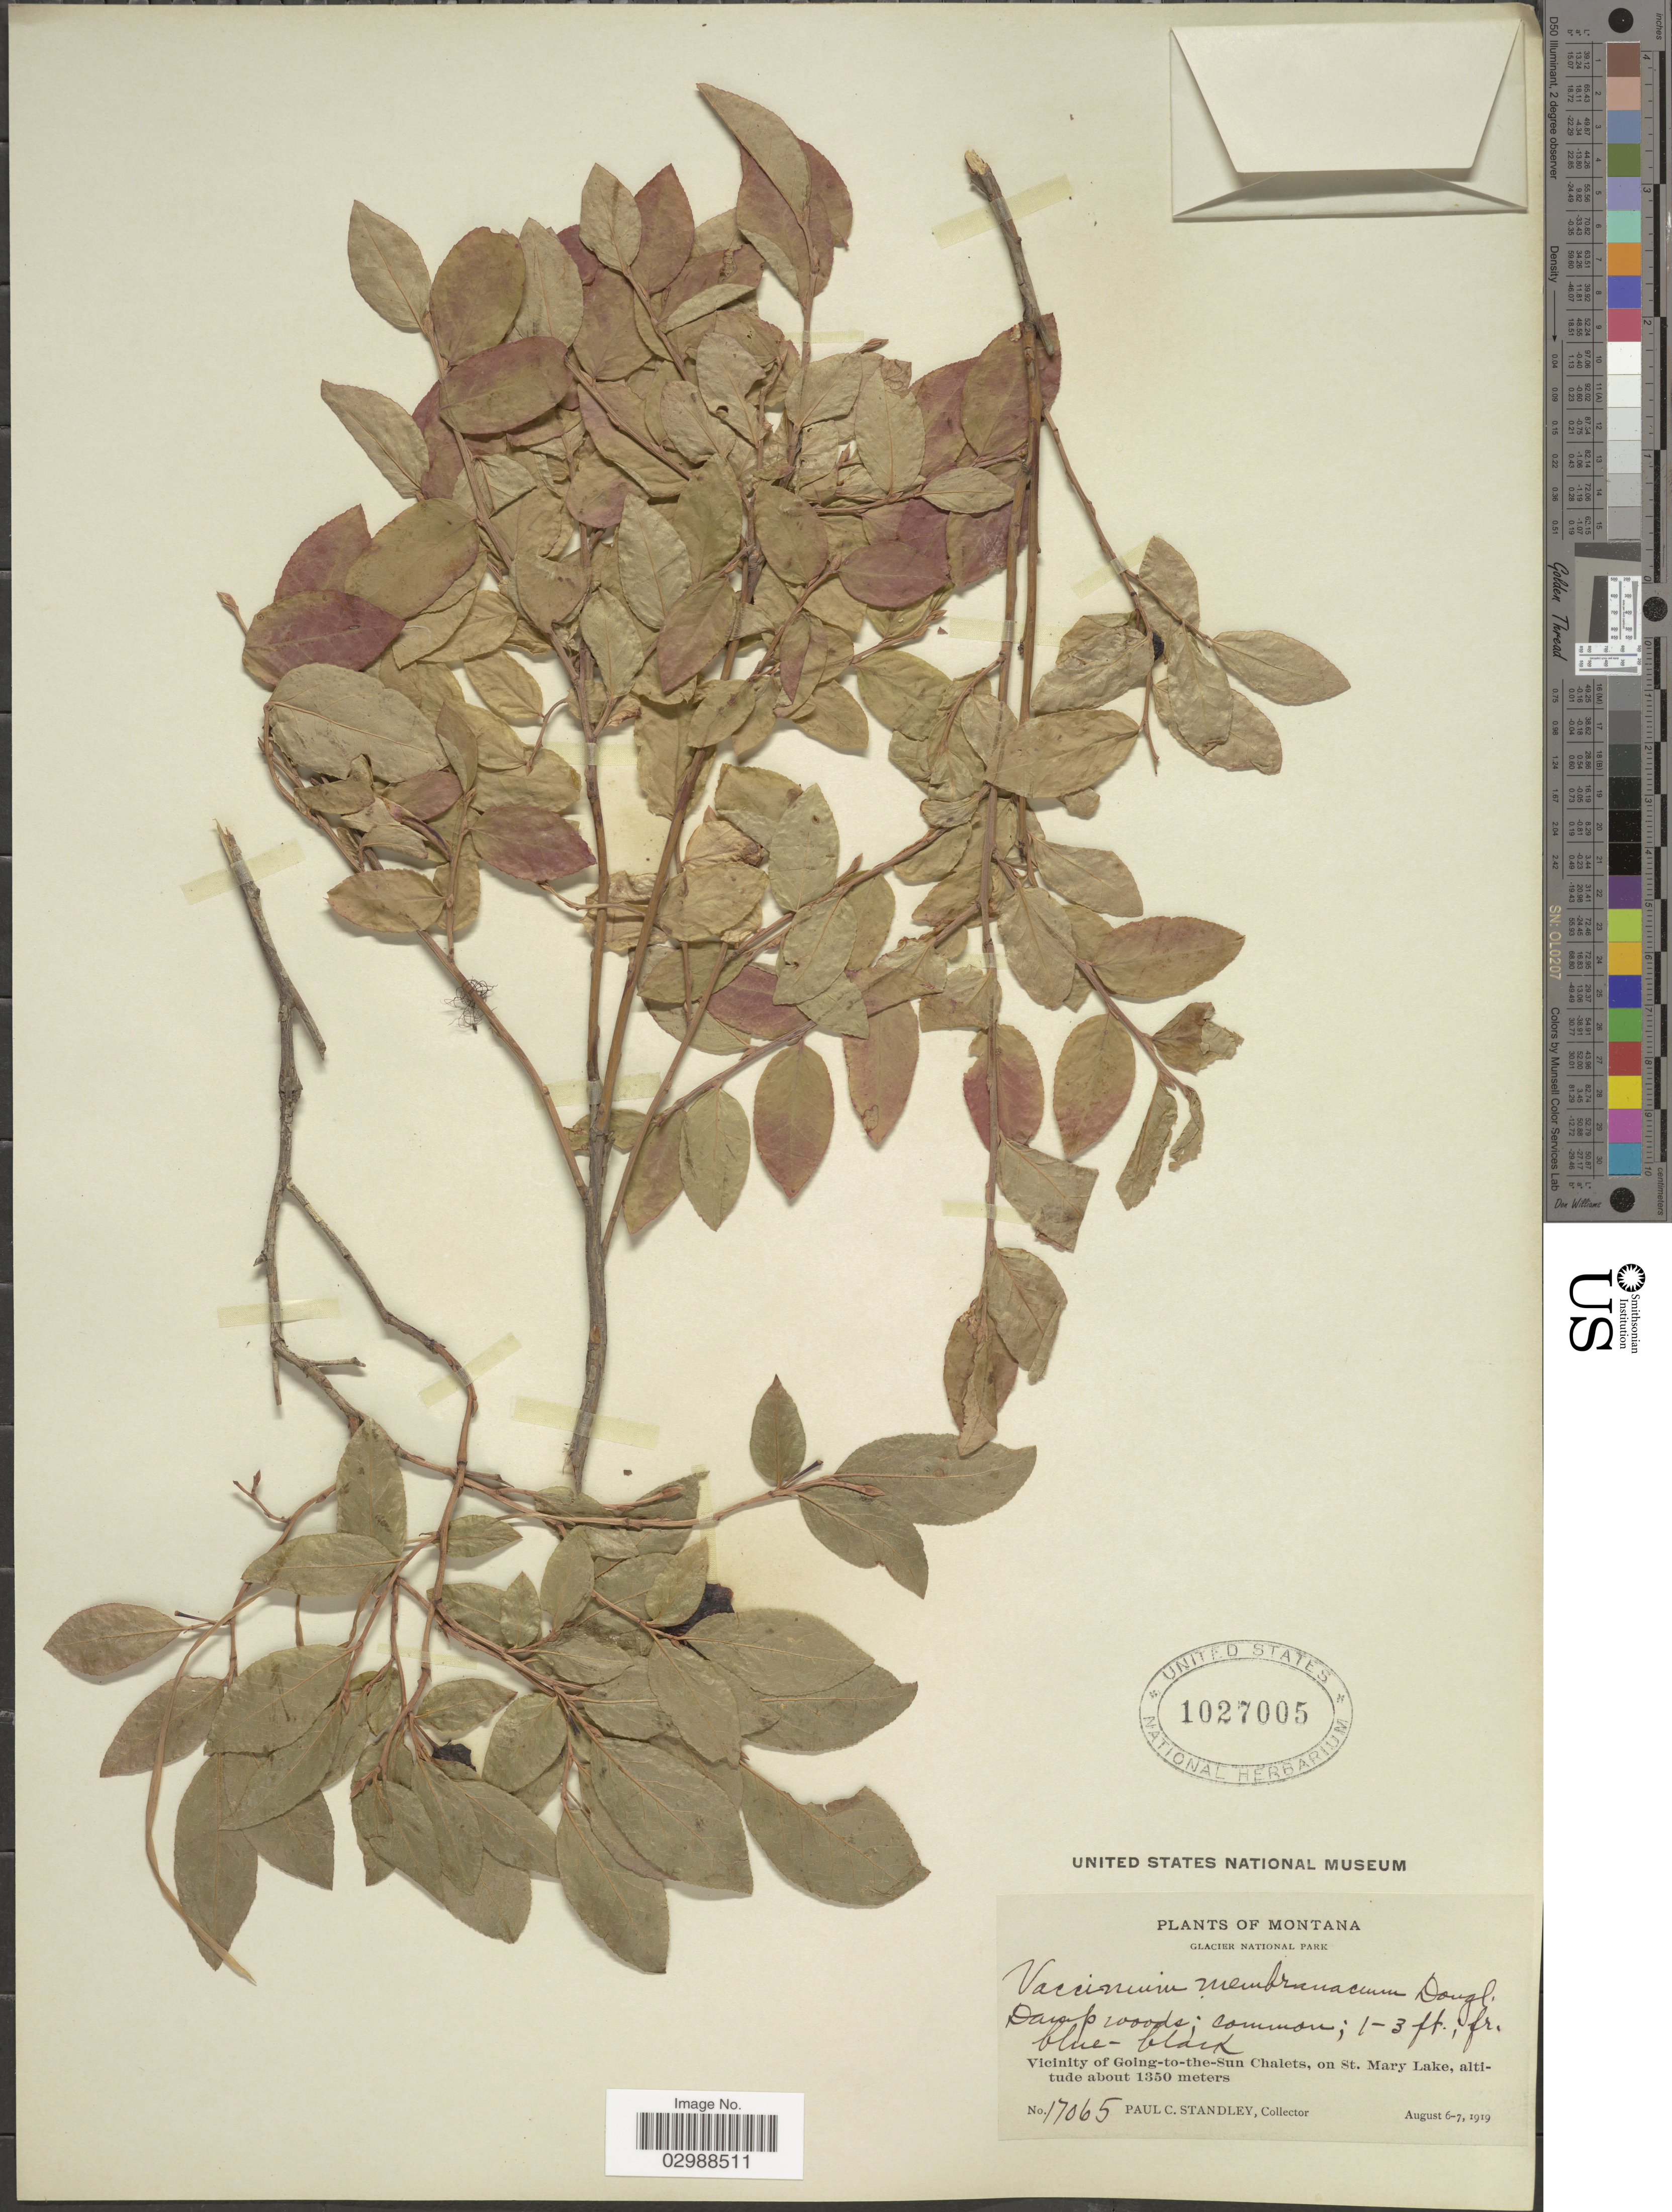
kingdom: Plantae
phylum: Tracheophyta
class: Magnoliopsida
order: Ericales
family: Ericaceae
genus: Vaccinium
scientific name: Vaccinium membranaceum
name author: Douglas ex Torr.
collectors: P. C. Standley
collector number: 17065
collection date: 1919-08-06/1919-08-07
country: United States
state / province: Montana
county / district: Glacier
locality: Glacier National Park, Vicinity of Going-to-the-Sun Chalets, on St. Mary Lake.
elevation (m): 1350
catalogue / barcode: US 1027005